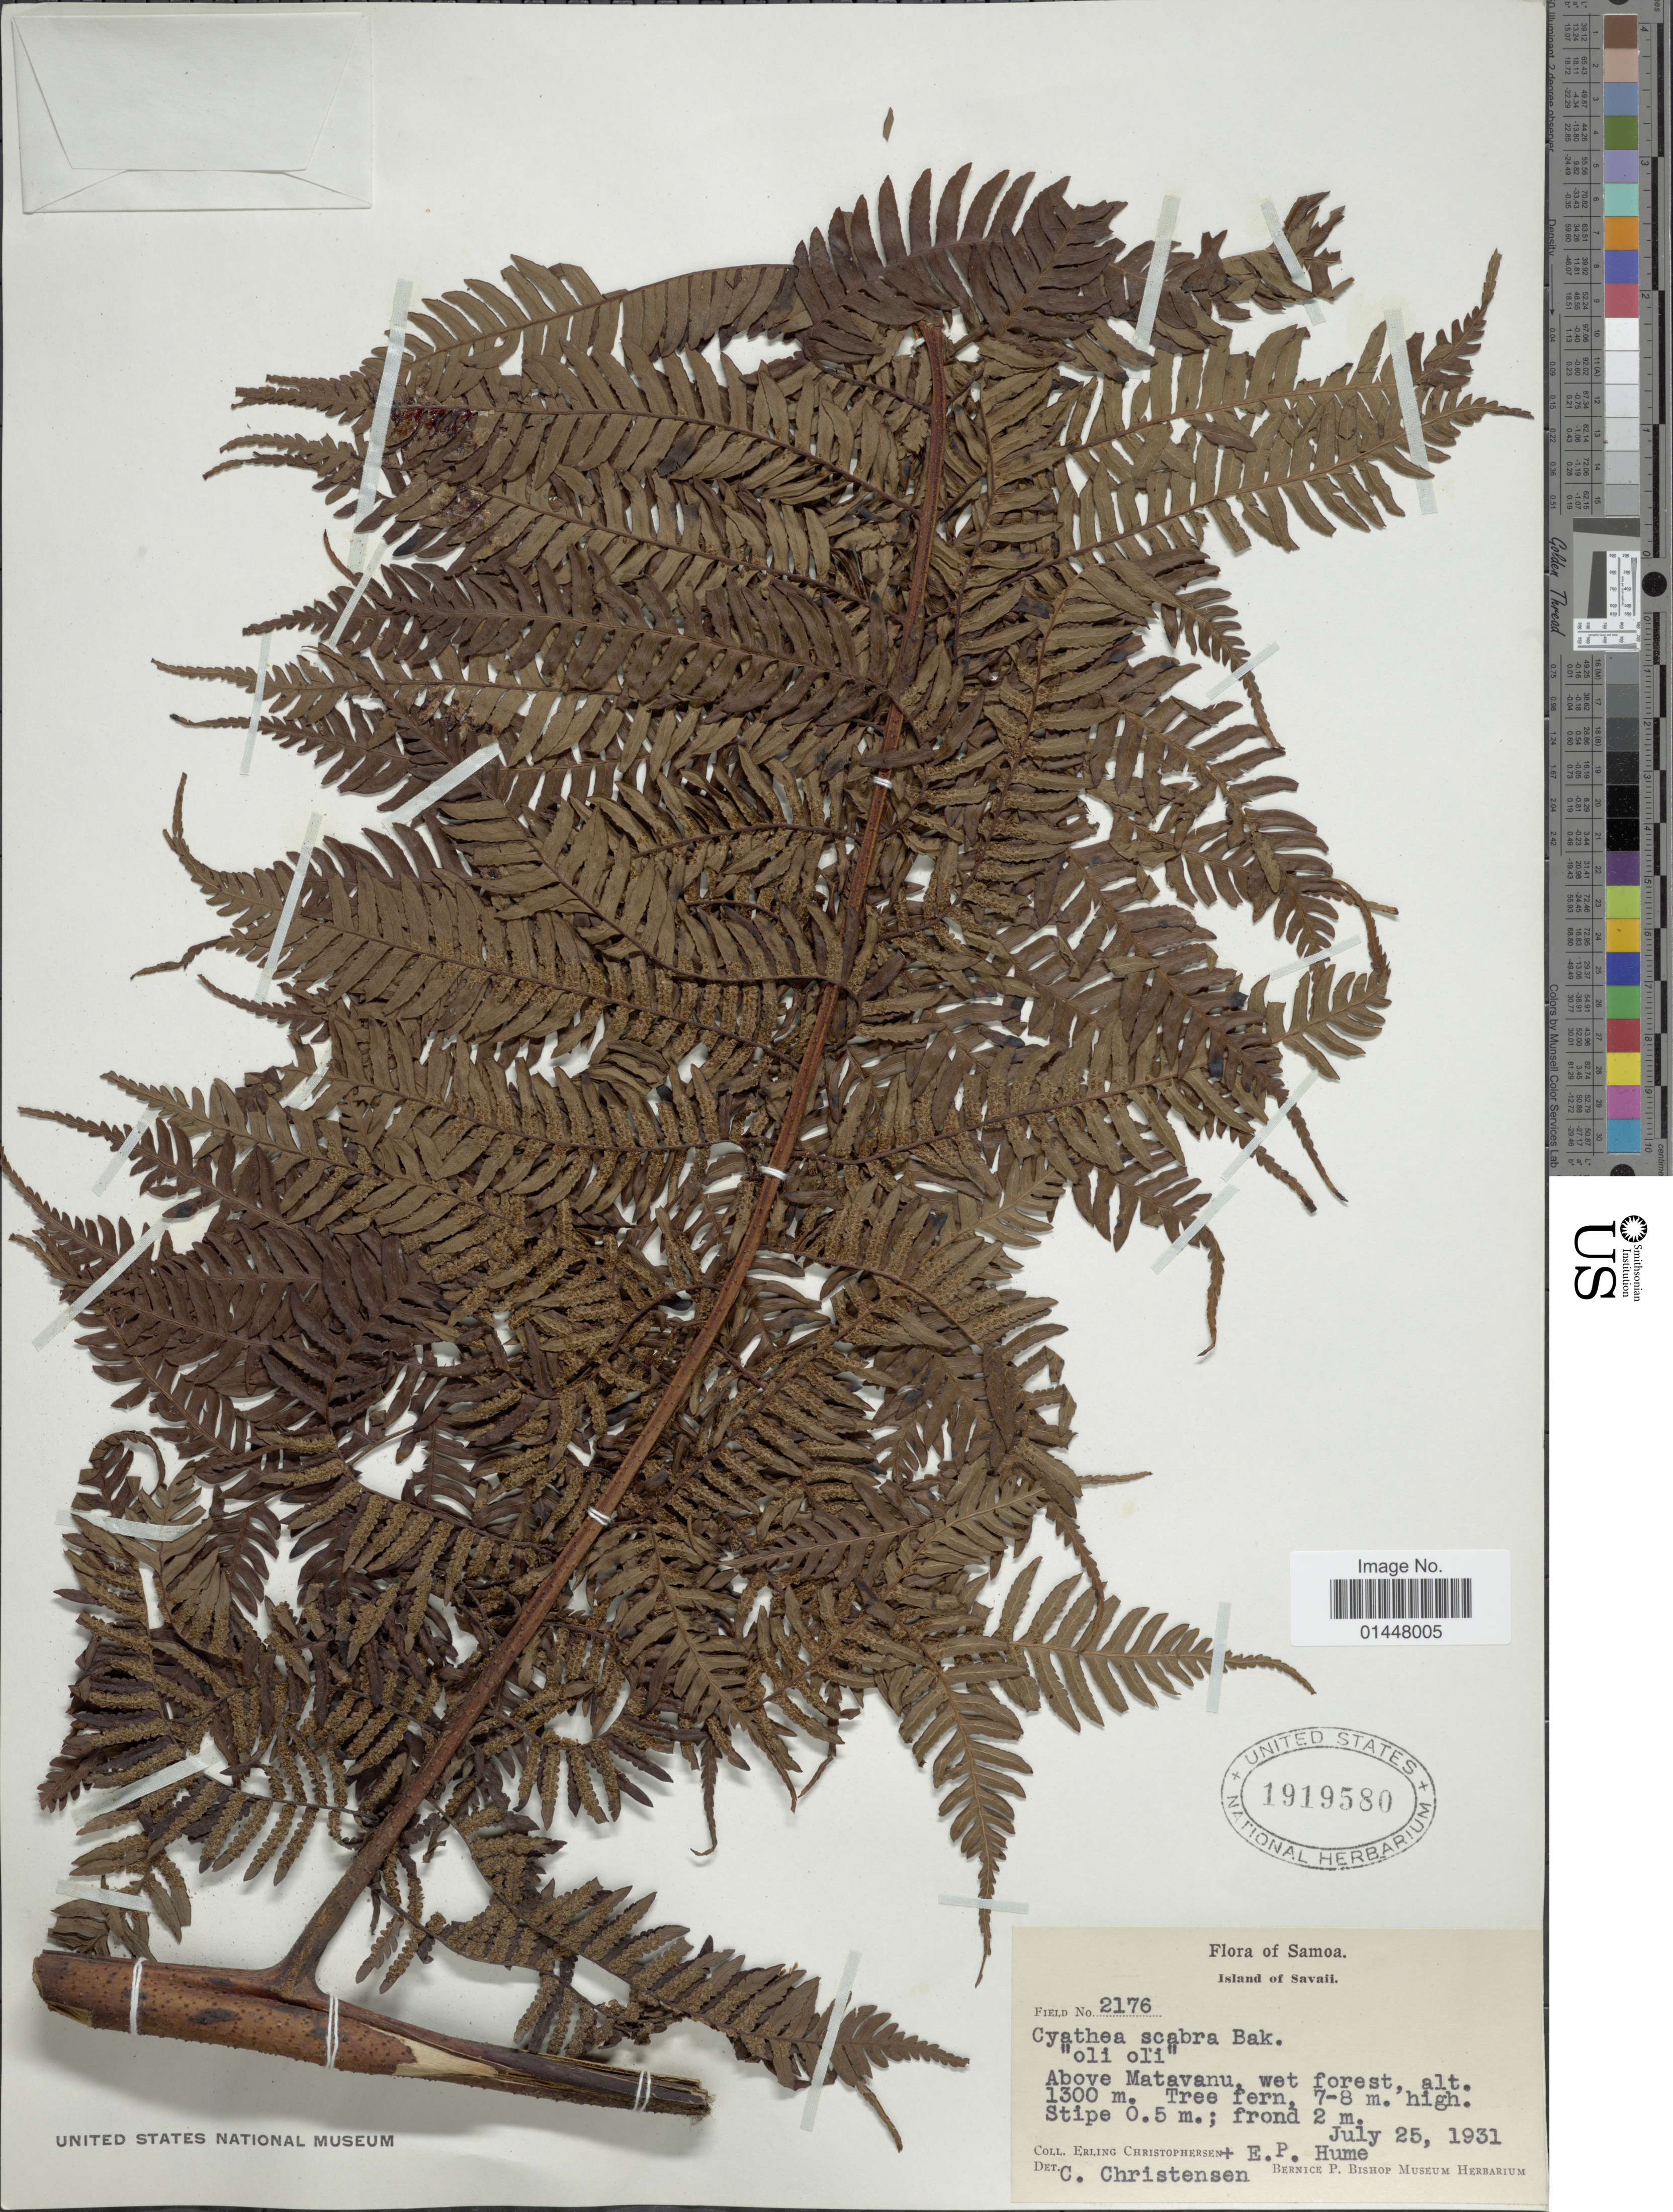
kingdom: Plantae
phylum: Tracheophyta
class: Polypodiopsida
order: Cyatheales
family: Cyatheaceae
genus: Sphaeropteris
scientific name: Sphaeropteris medullaris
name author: (G. Forst.) Bernh.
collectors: E. Christophersen & E. P. Hume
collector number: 2176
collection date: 1931-07-25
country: Samoa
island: Savai'i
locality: Samoa, island of Savaii, Above Matavanu wet forest.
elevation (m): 1300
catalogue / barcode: US 1919580